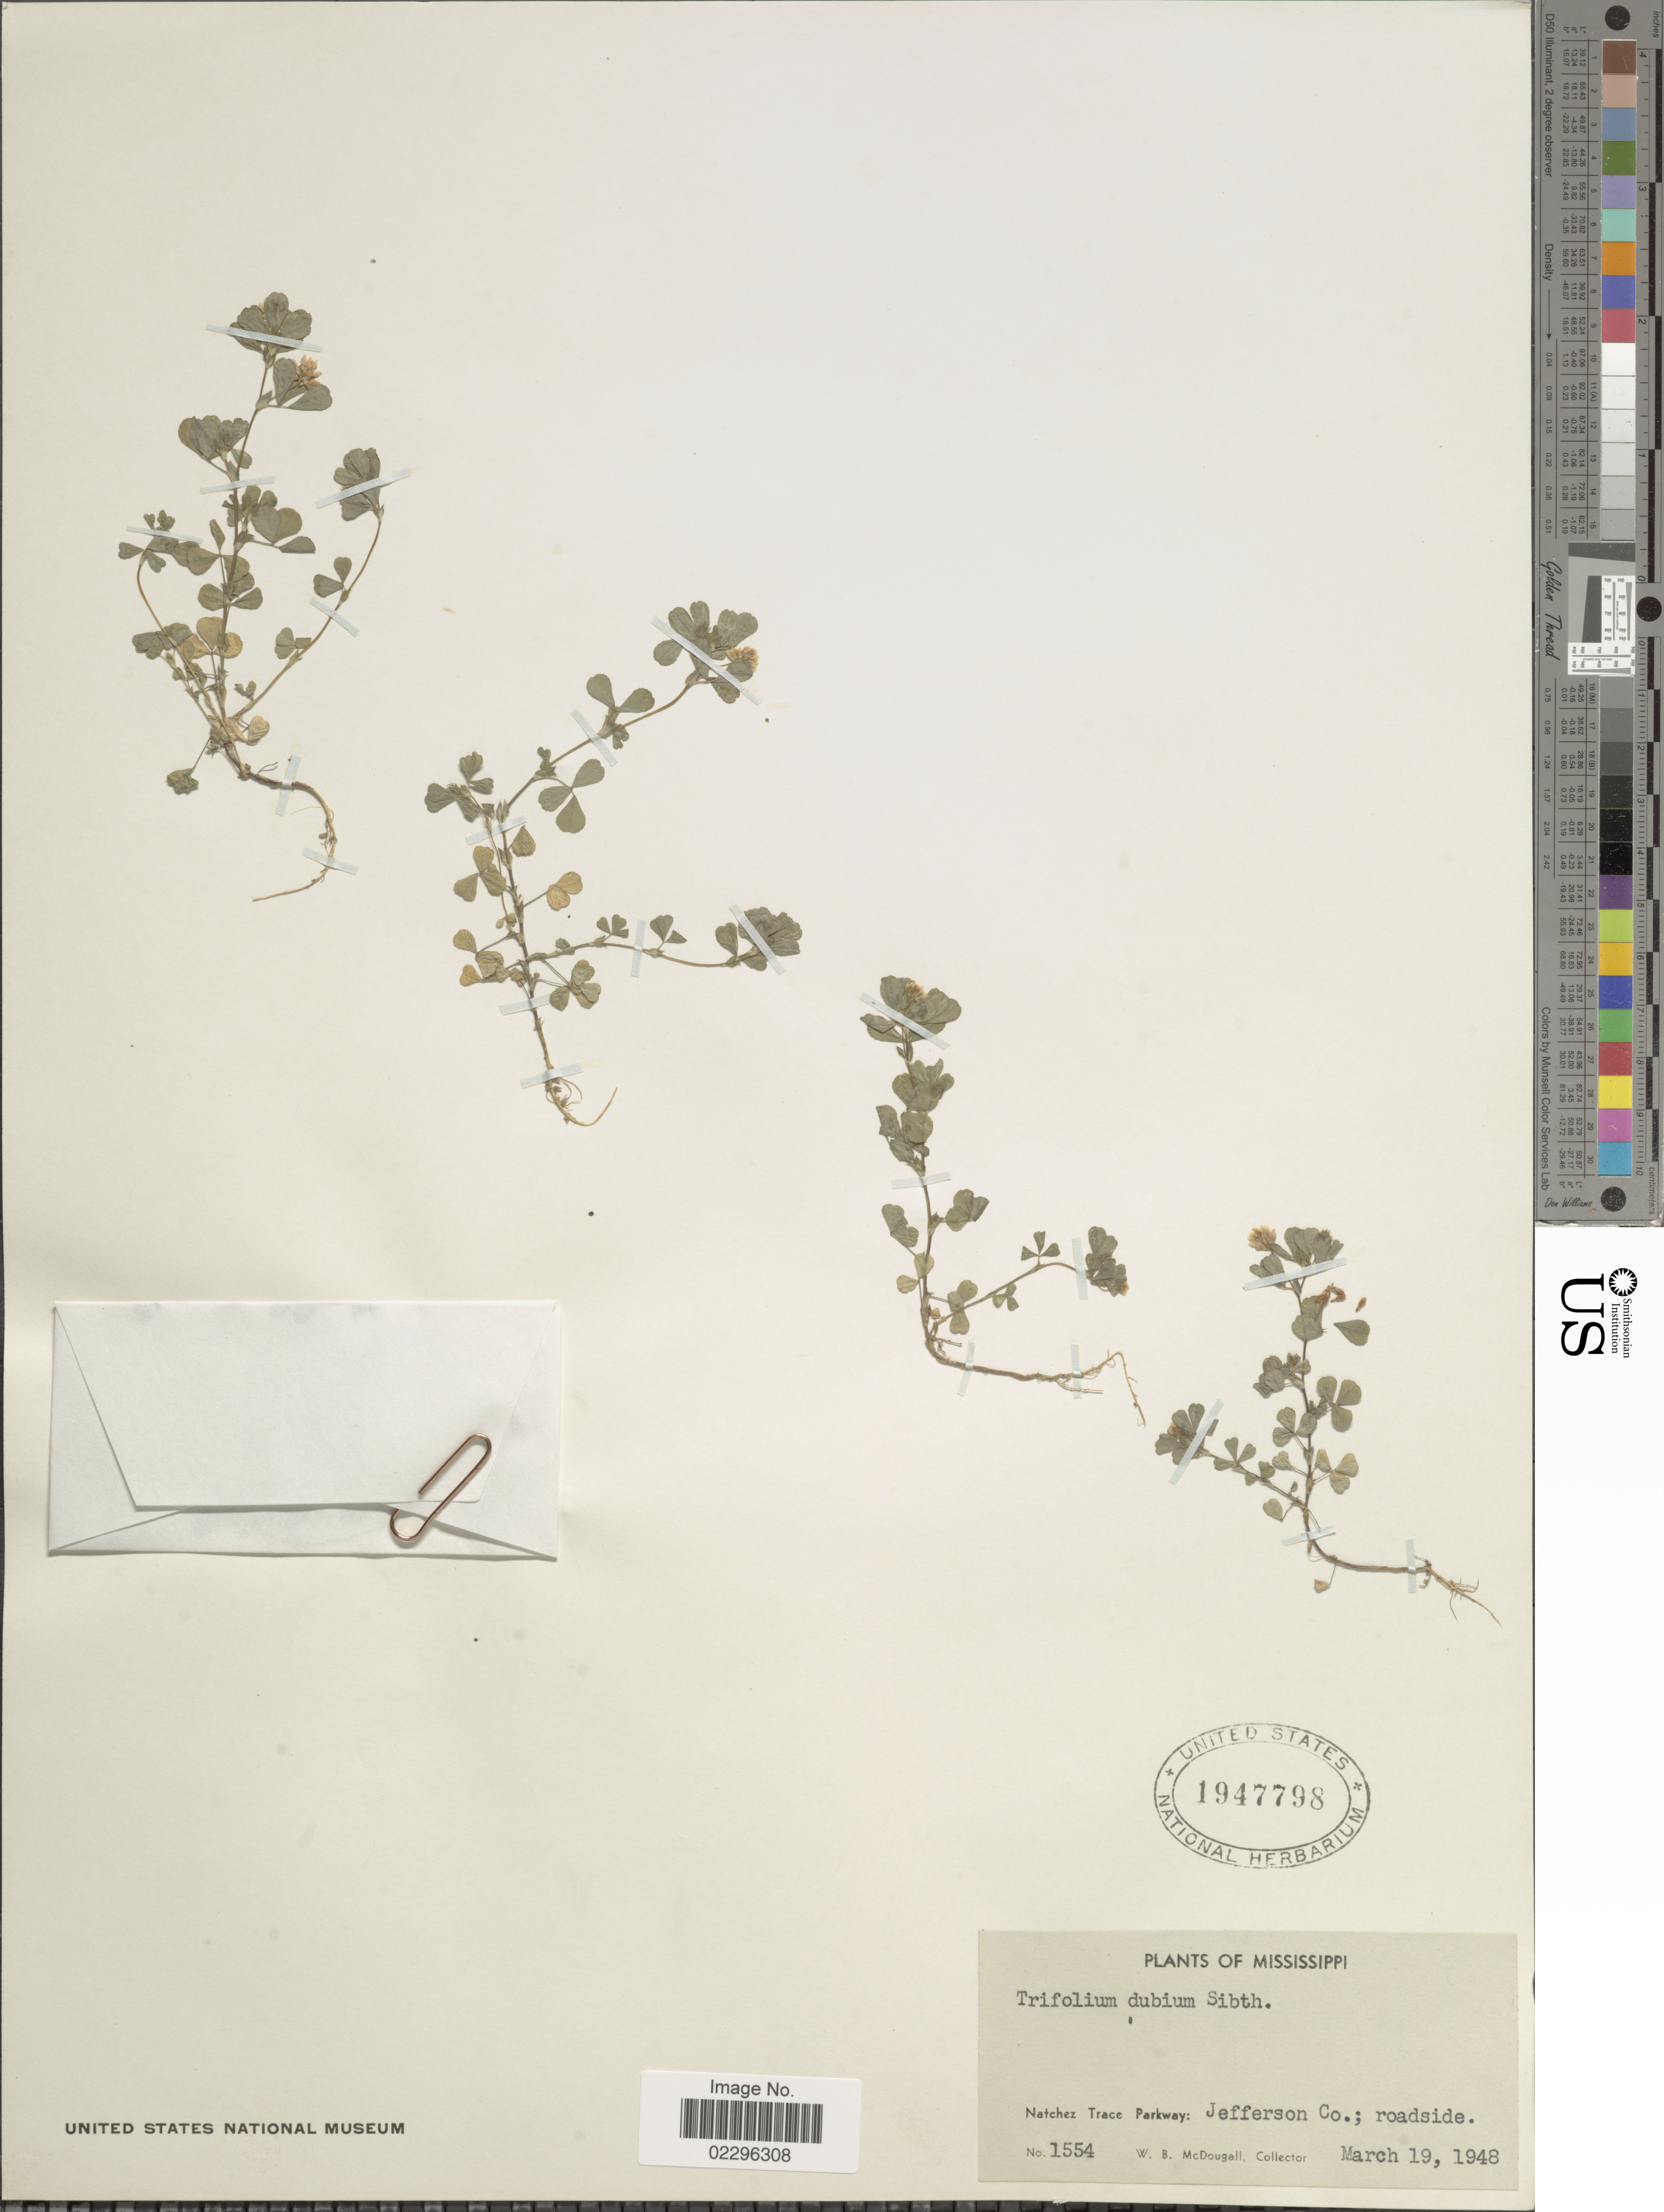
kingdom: Plantae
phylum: Tracheophyta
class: Magnoliopsida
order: Fabales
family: Fabaceae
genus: Trifolium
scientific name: Trifolium dubium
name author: Sibth.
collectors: W. B. McDougall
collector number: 1554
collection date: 1948-10-19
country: United States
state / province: Mississippi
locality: Natchez Trace Parkway: Jefferson Co.; roadside.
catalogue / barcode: US 1947798